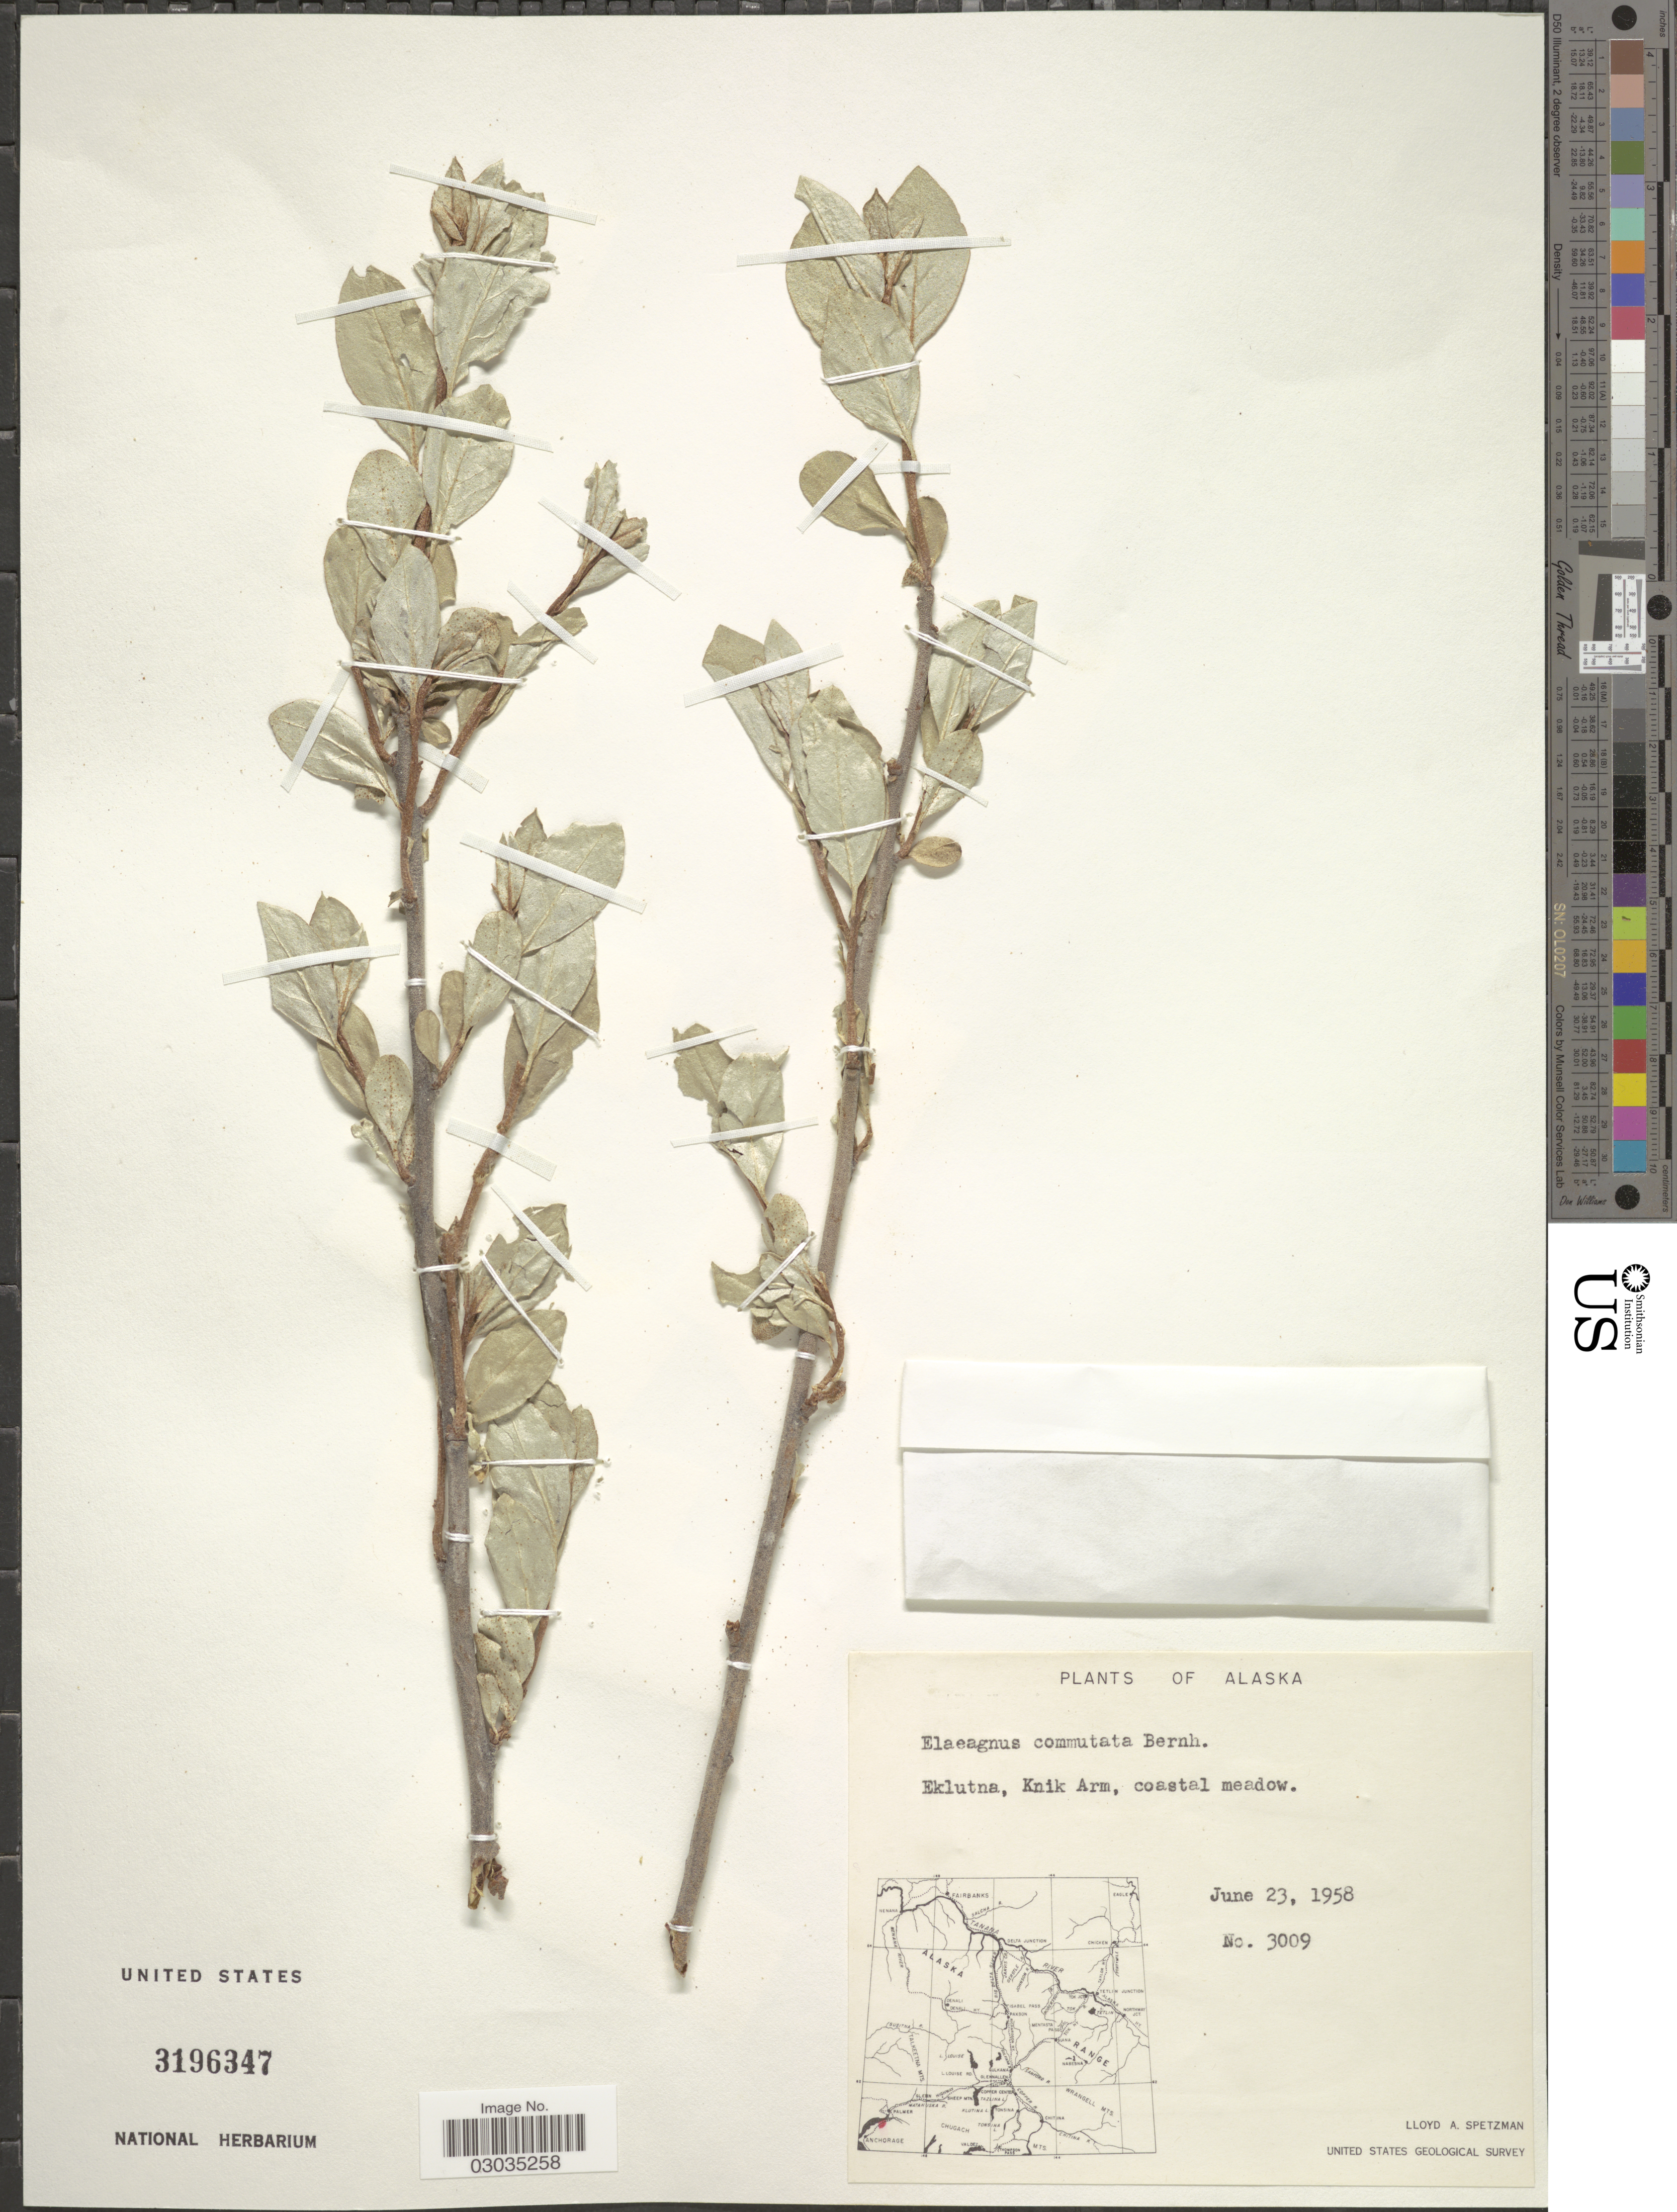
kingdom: Plantae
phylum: Tracheophyta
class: Magnoliopsida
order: Rosales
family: Elaeagnaceae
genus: Elaeagnus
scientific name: Elaeagnus commutata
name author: Bernh. ex Rydb.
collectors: L. Spetzman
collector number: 3009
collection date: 1958-06-23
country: United States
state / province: Alaska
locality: Eklutna, Knik Arm, coastal meadow.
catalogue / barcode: US 3196347